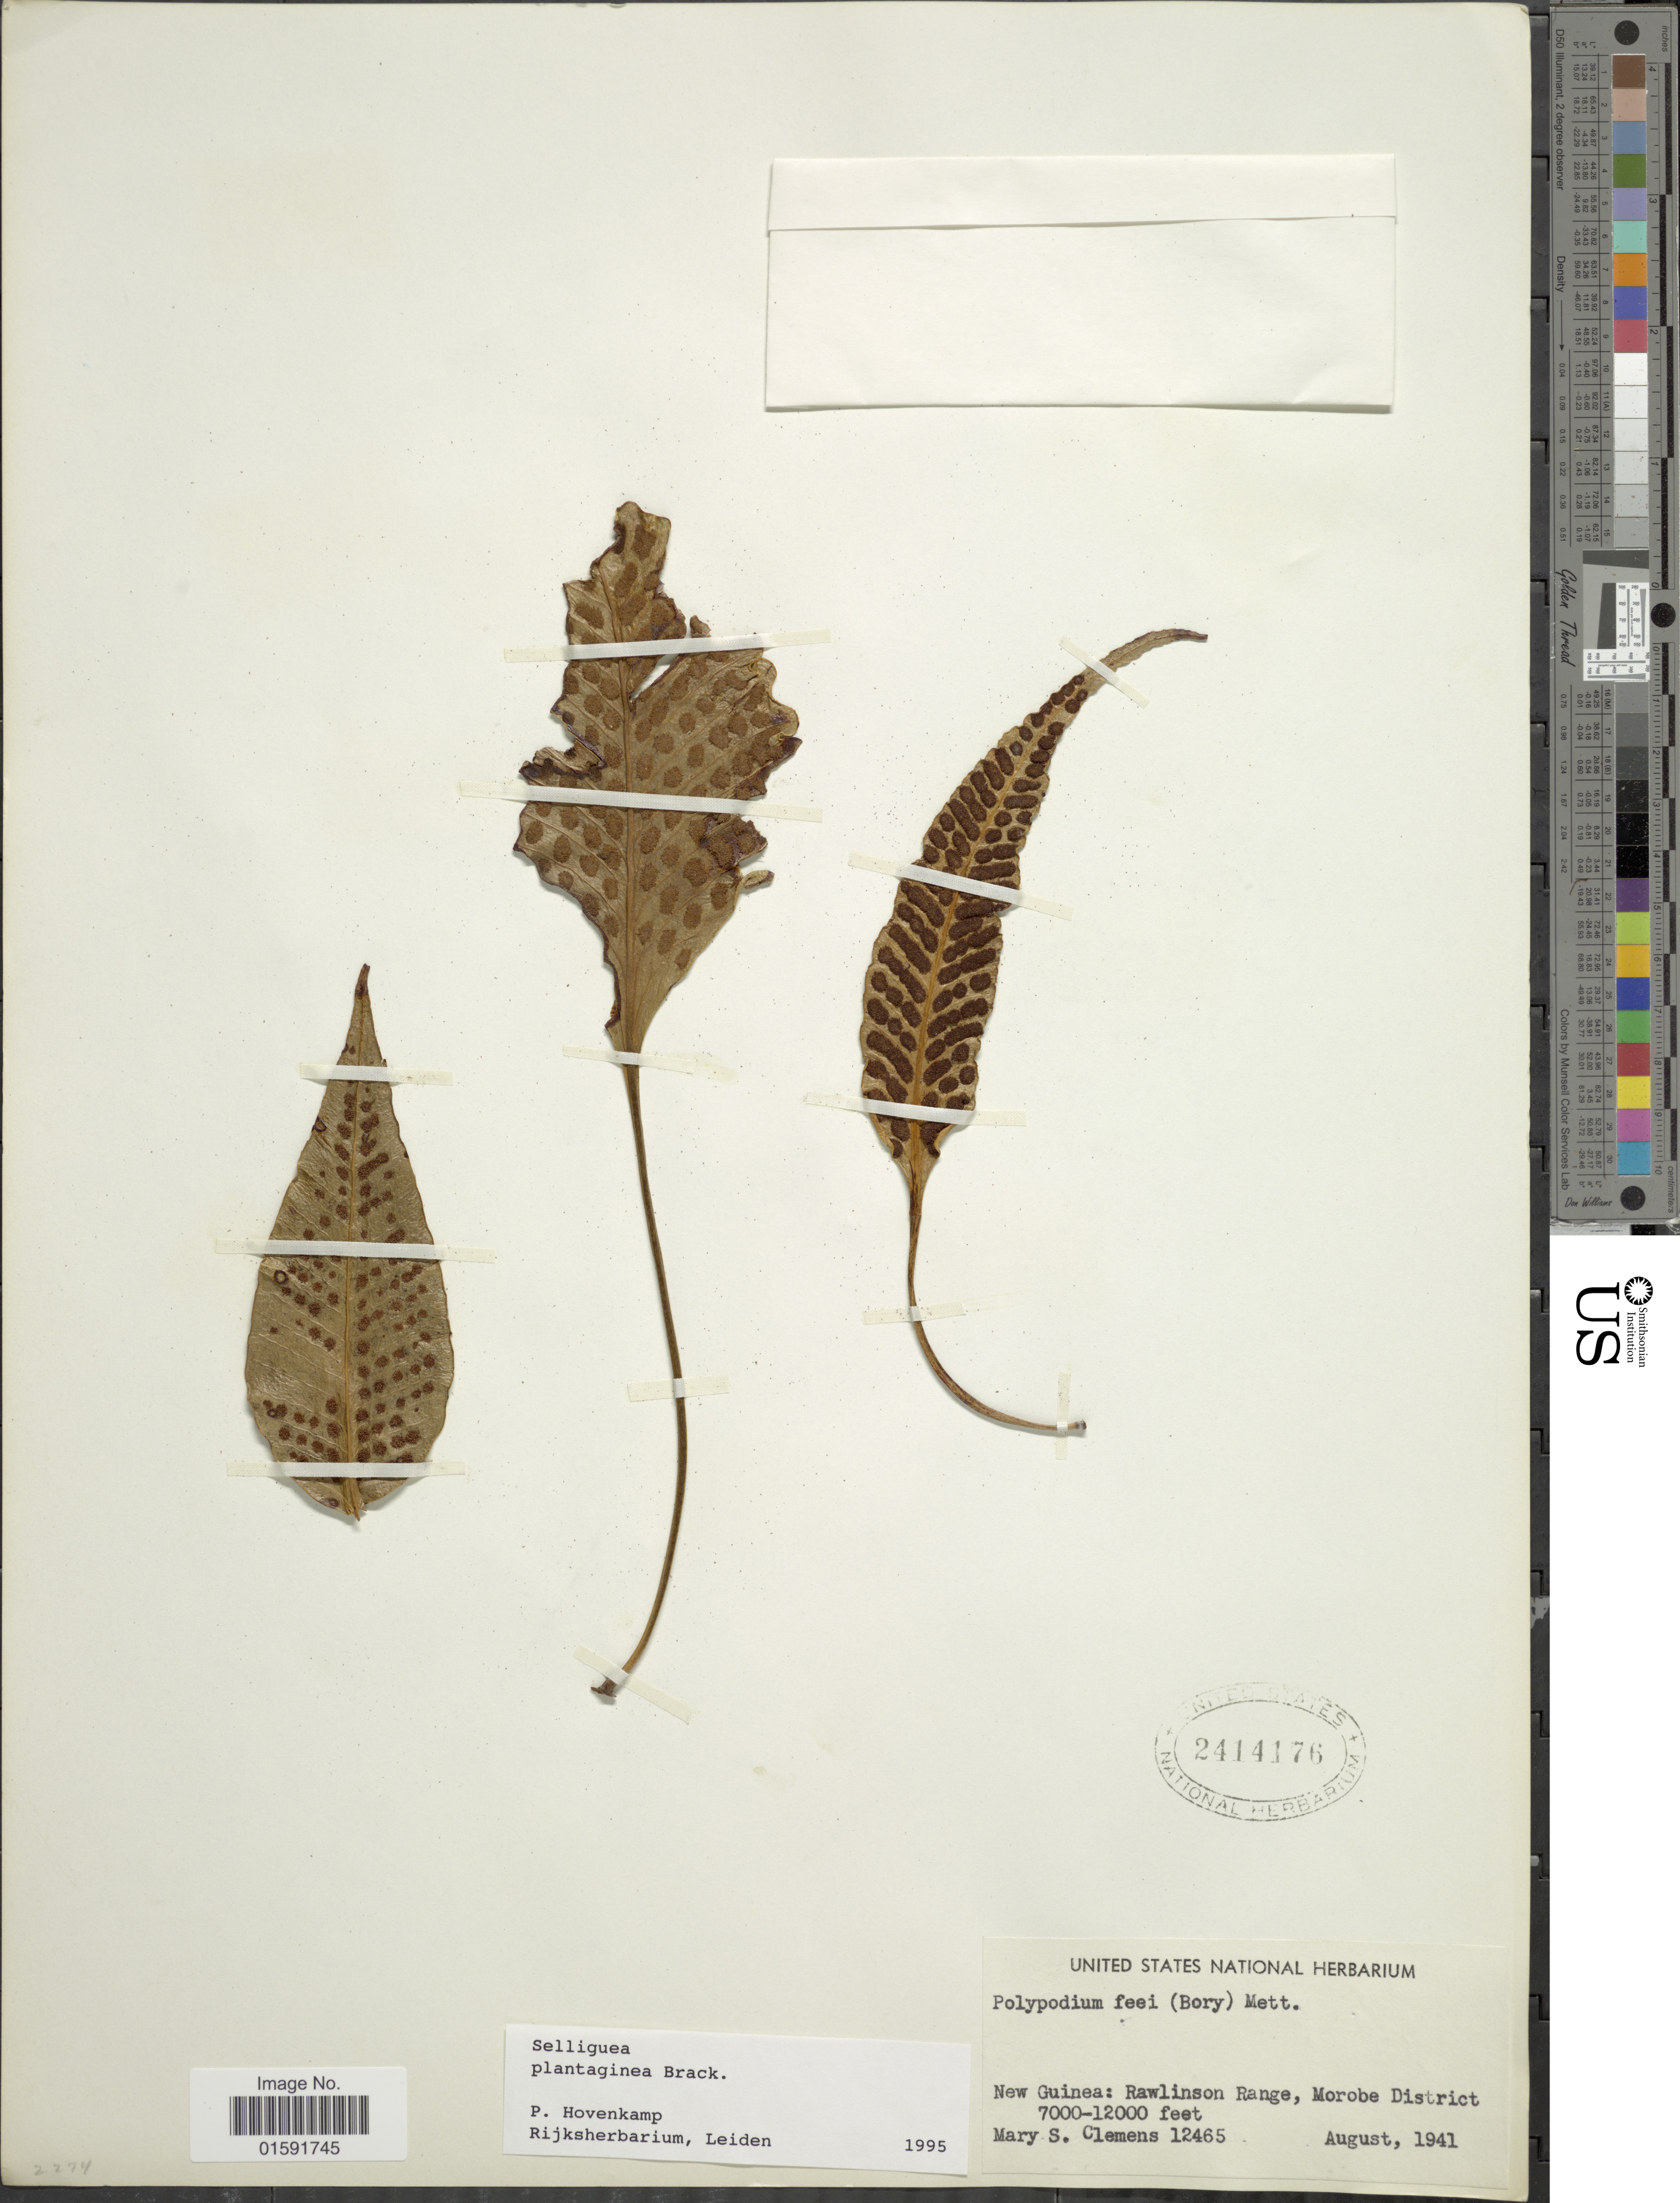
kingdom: Plantae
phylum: Tracheophyta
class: Polypodiopsida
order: Polypodiales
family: Polypodiaceae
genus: Selliguea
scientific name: Selliguea plantaginea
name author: Brack. in Wilkes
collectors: M. S. Clemens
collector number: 12465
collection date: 1941-08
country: Papua New Guinea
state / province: Morobe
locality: New Guinea, Rawlinson Range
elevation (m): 2134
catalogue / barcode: US 2414176